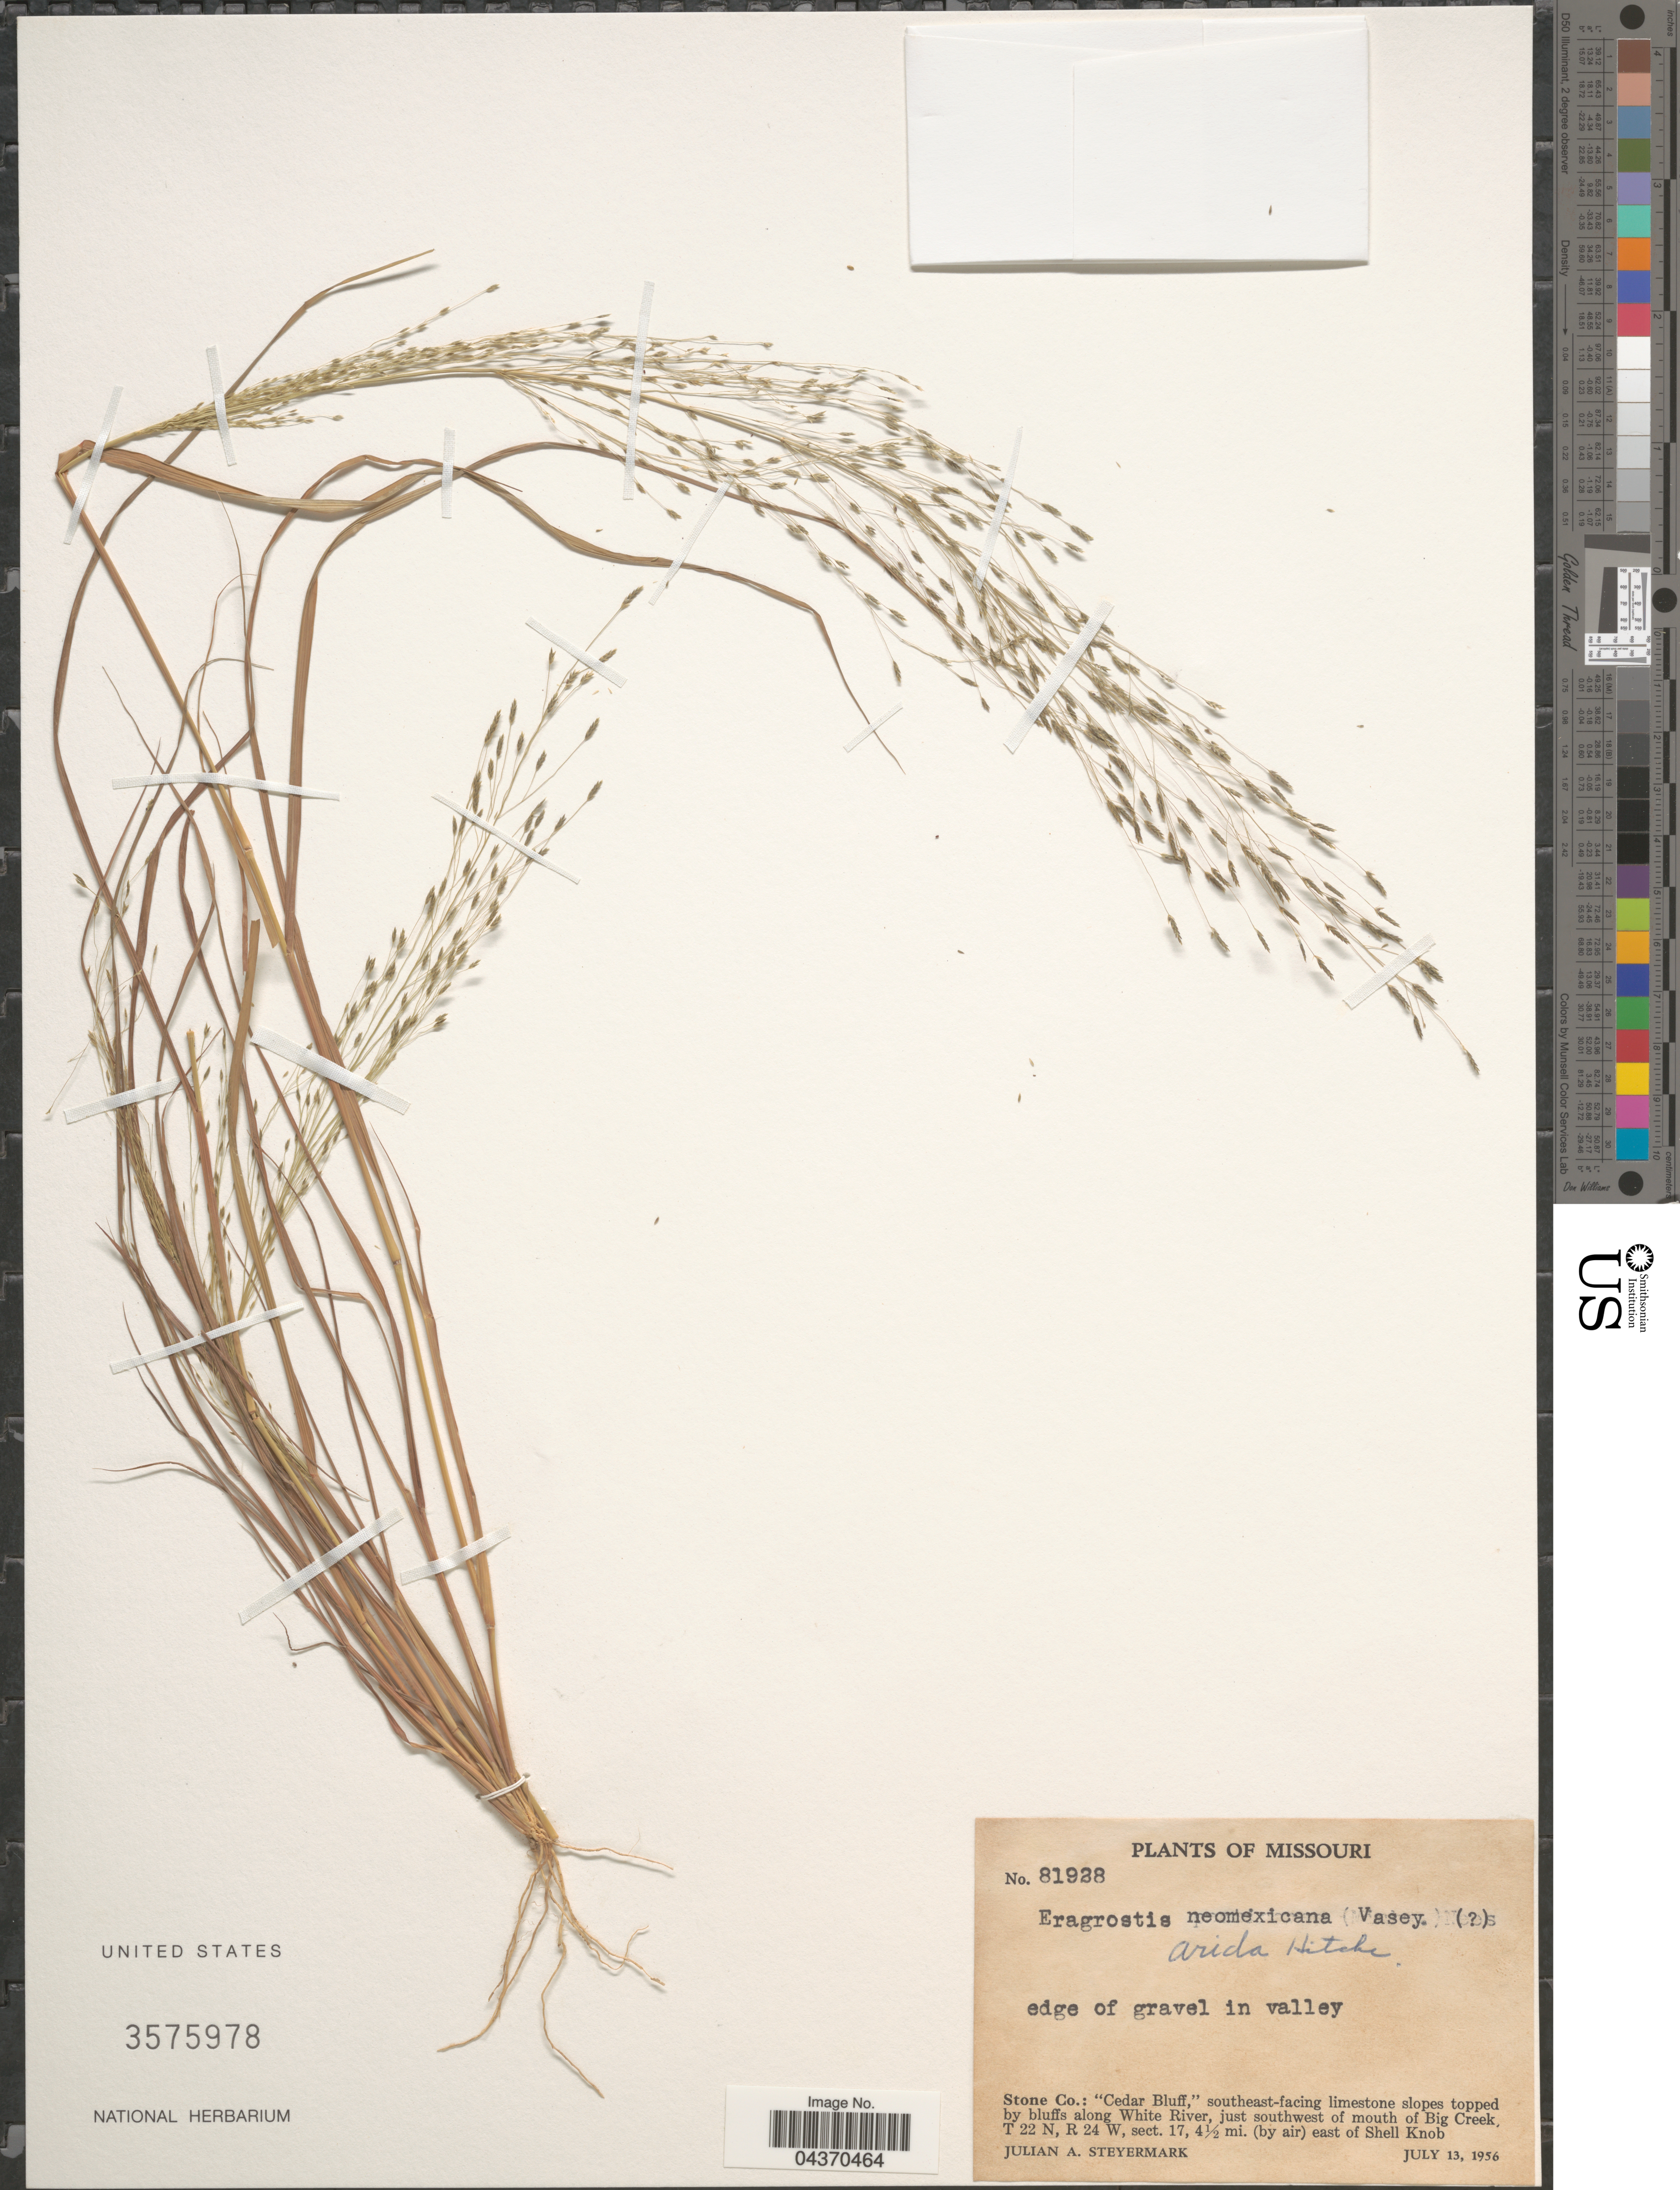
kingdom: Plantae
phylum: Tracheophyta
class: Liliopsida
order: Poales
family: Poaceae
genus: Eragrostis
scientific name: Eragrostis pectinacea var. miserrima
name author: (E. Fourn.) Reeder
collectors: J. Steyermark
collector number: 81928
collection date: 1956-07-13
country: United States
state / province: Missouri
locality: Edge of gravel in valley. Stone Co.: "Cedar Bluff", southeast-facing limestone slopes topped by bluffs along White River, just southwest of mouth of Big Creek, T 22 N, R 24 W, sect. 17, 4½ mi. (by air) east of Shell Knob.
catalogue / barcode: US 3575978